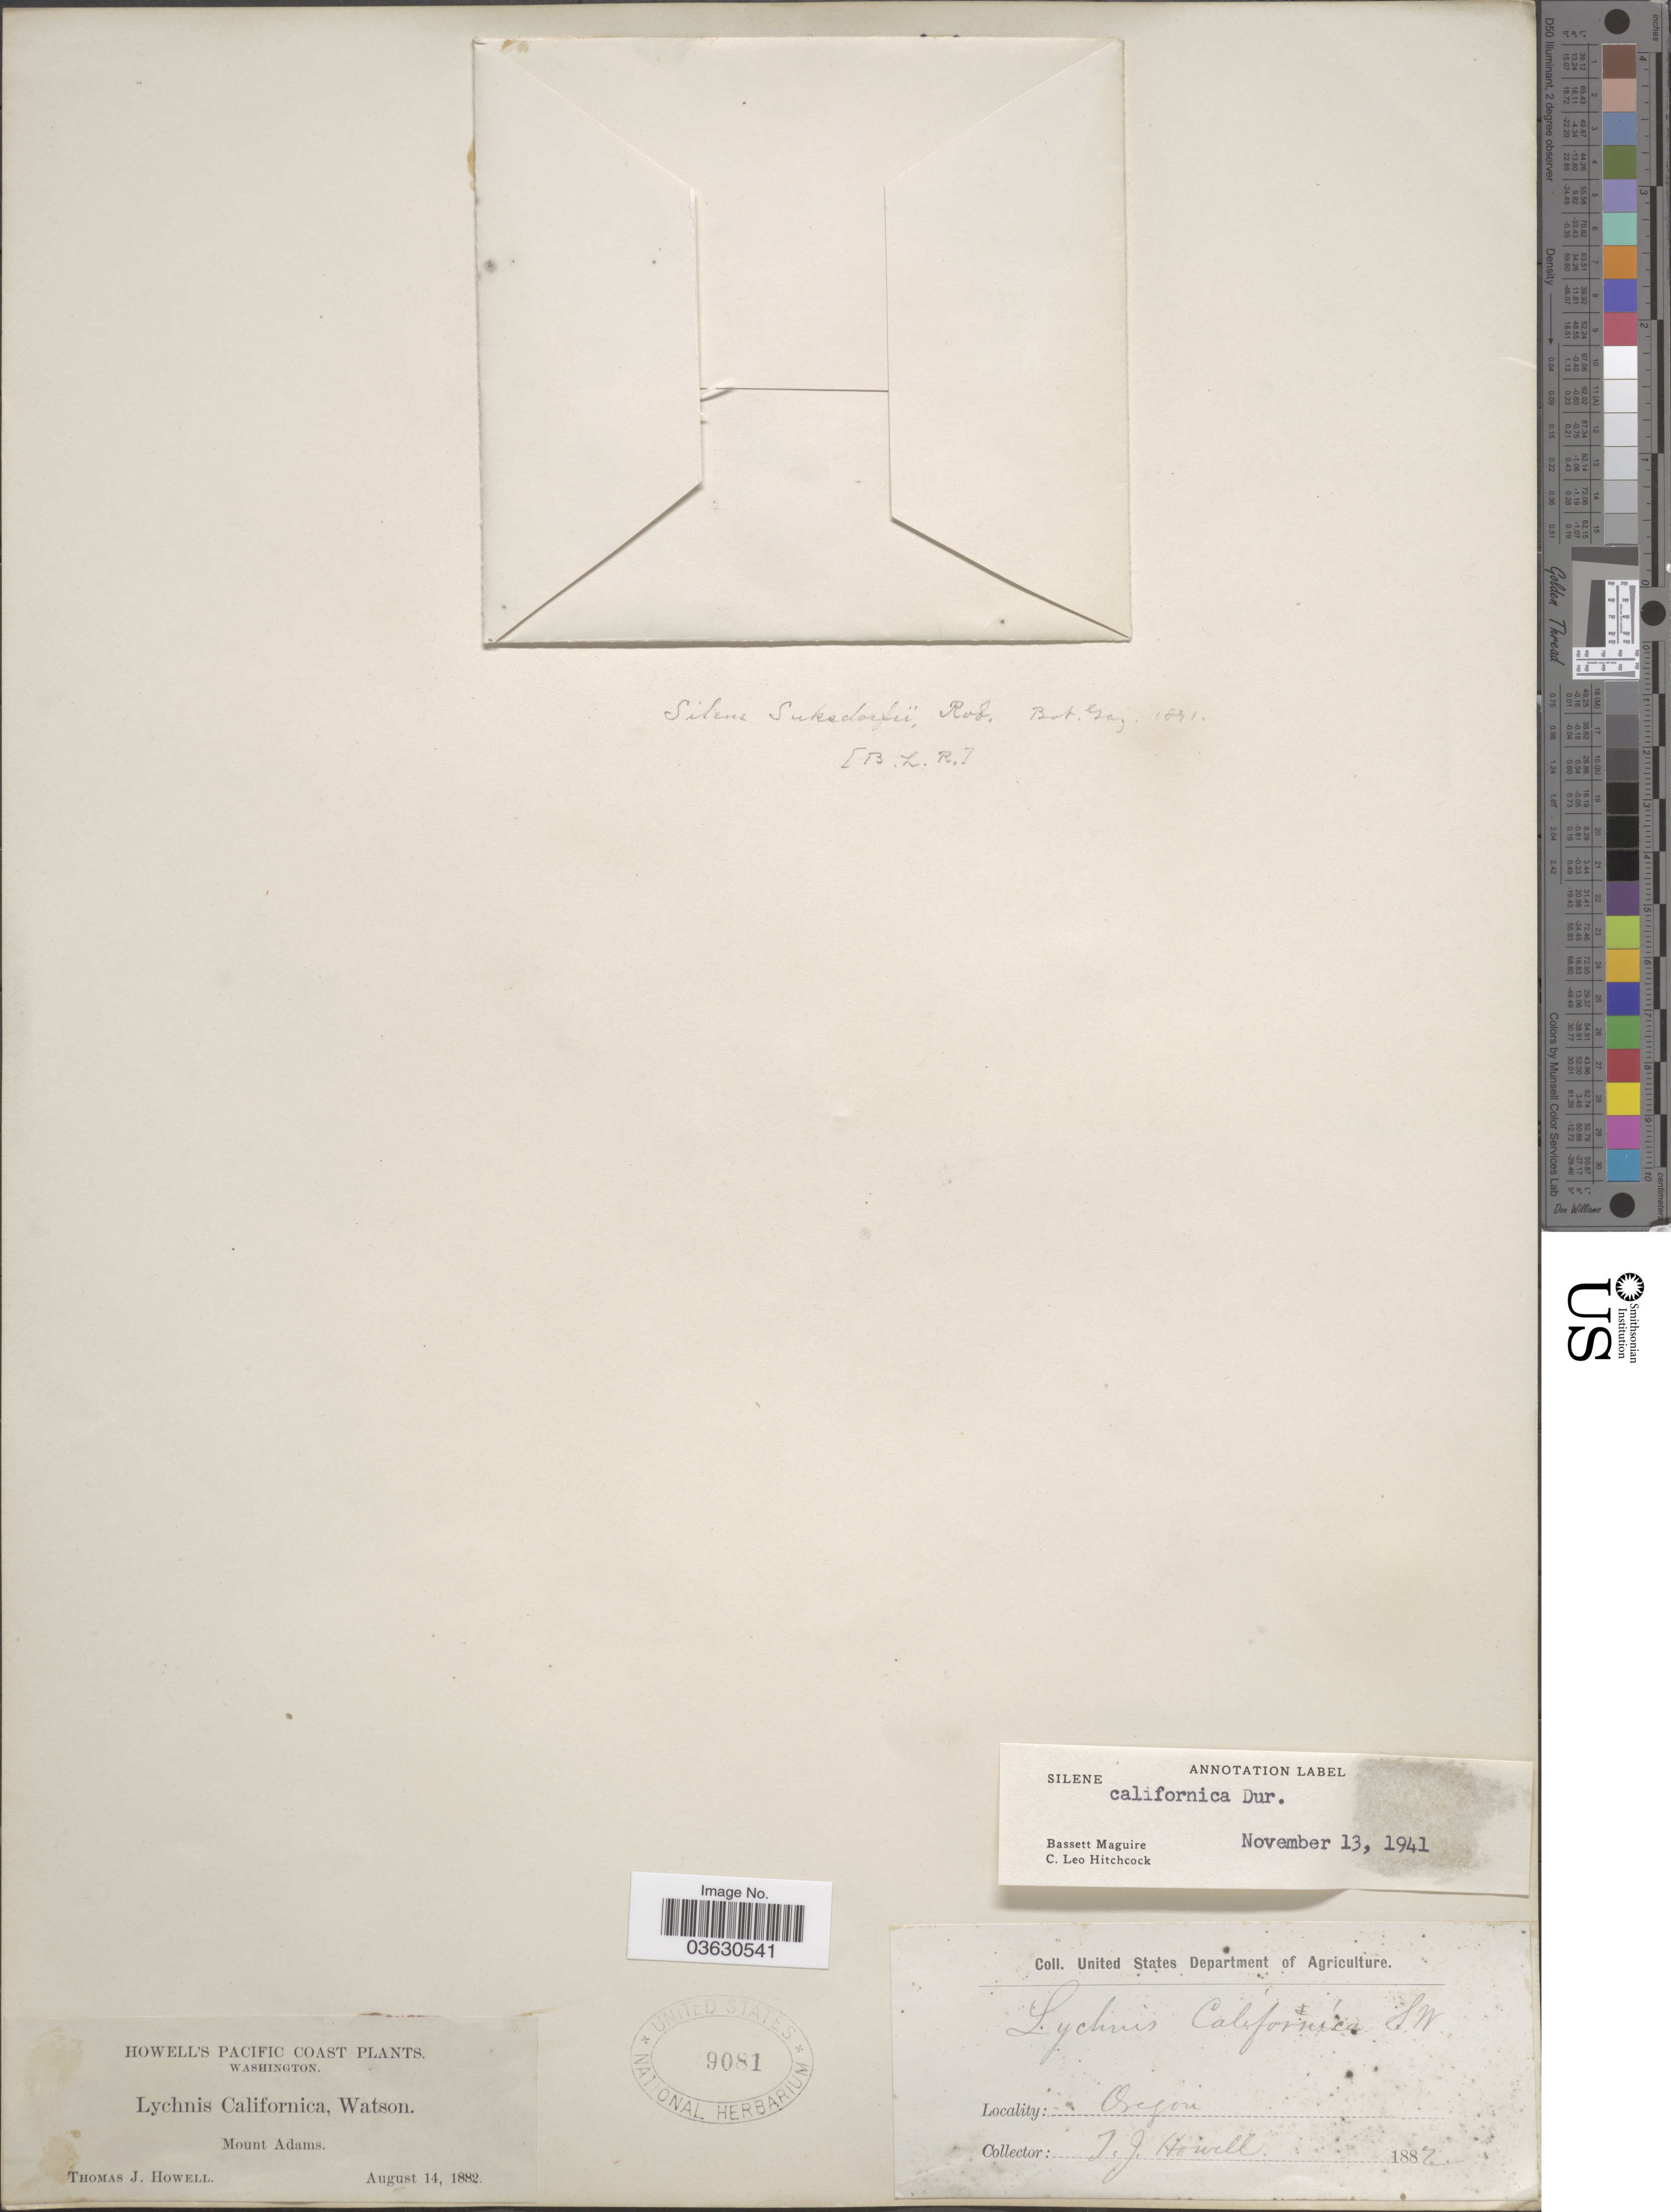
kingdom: Plantae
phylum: Tracheophyta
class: Magnoliopsida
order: Caryophyllales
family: Caryophyllaceae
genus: Silene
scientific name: Silene californica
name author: Durand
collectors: T. J. Howell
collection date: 1882-08-14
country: United States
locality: Pacific Coast, Washington. Mount Adams. Oregon.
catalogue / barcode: US 9081